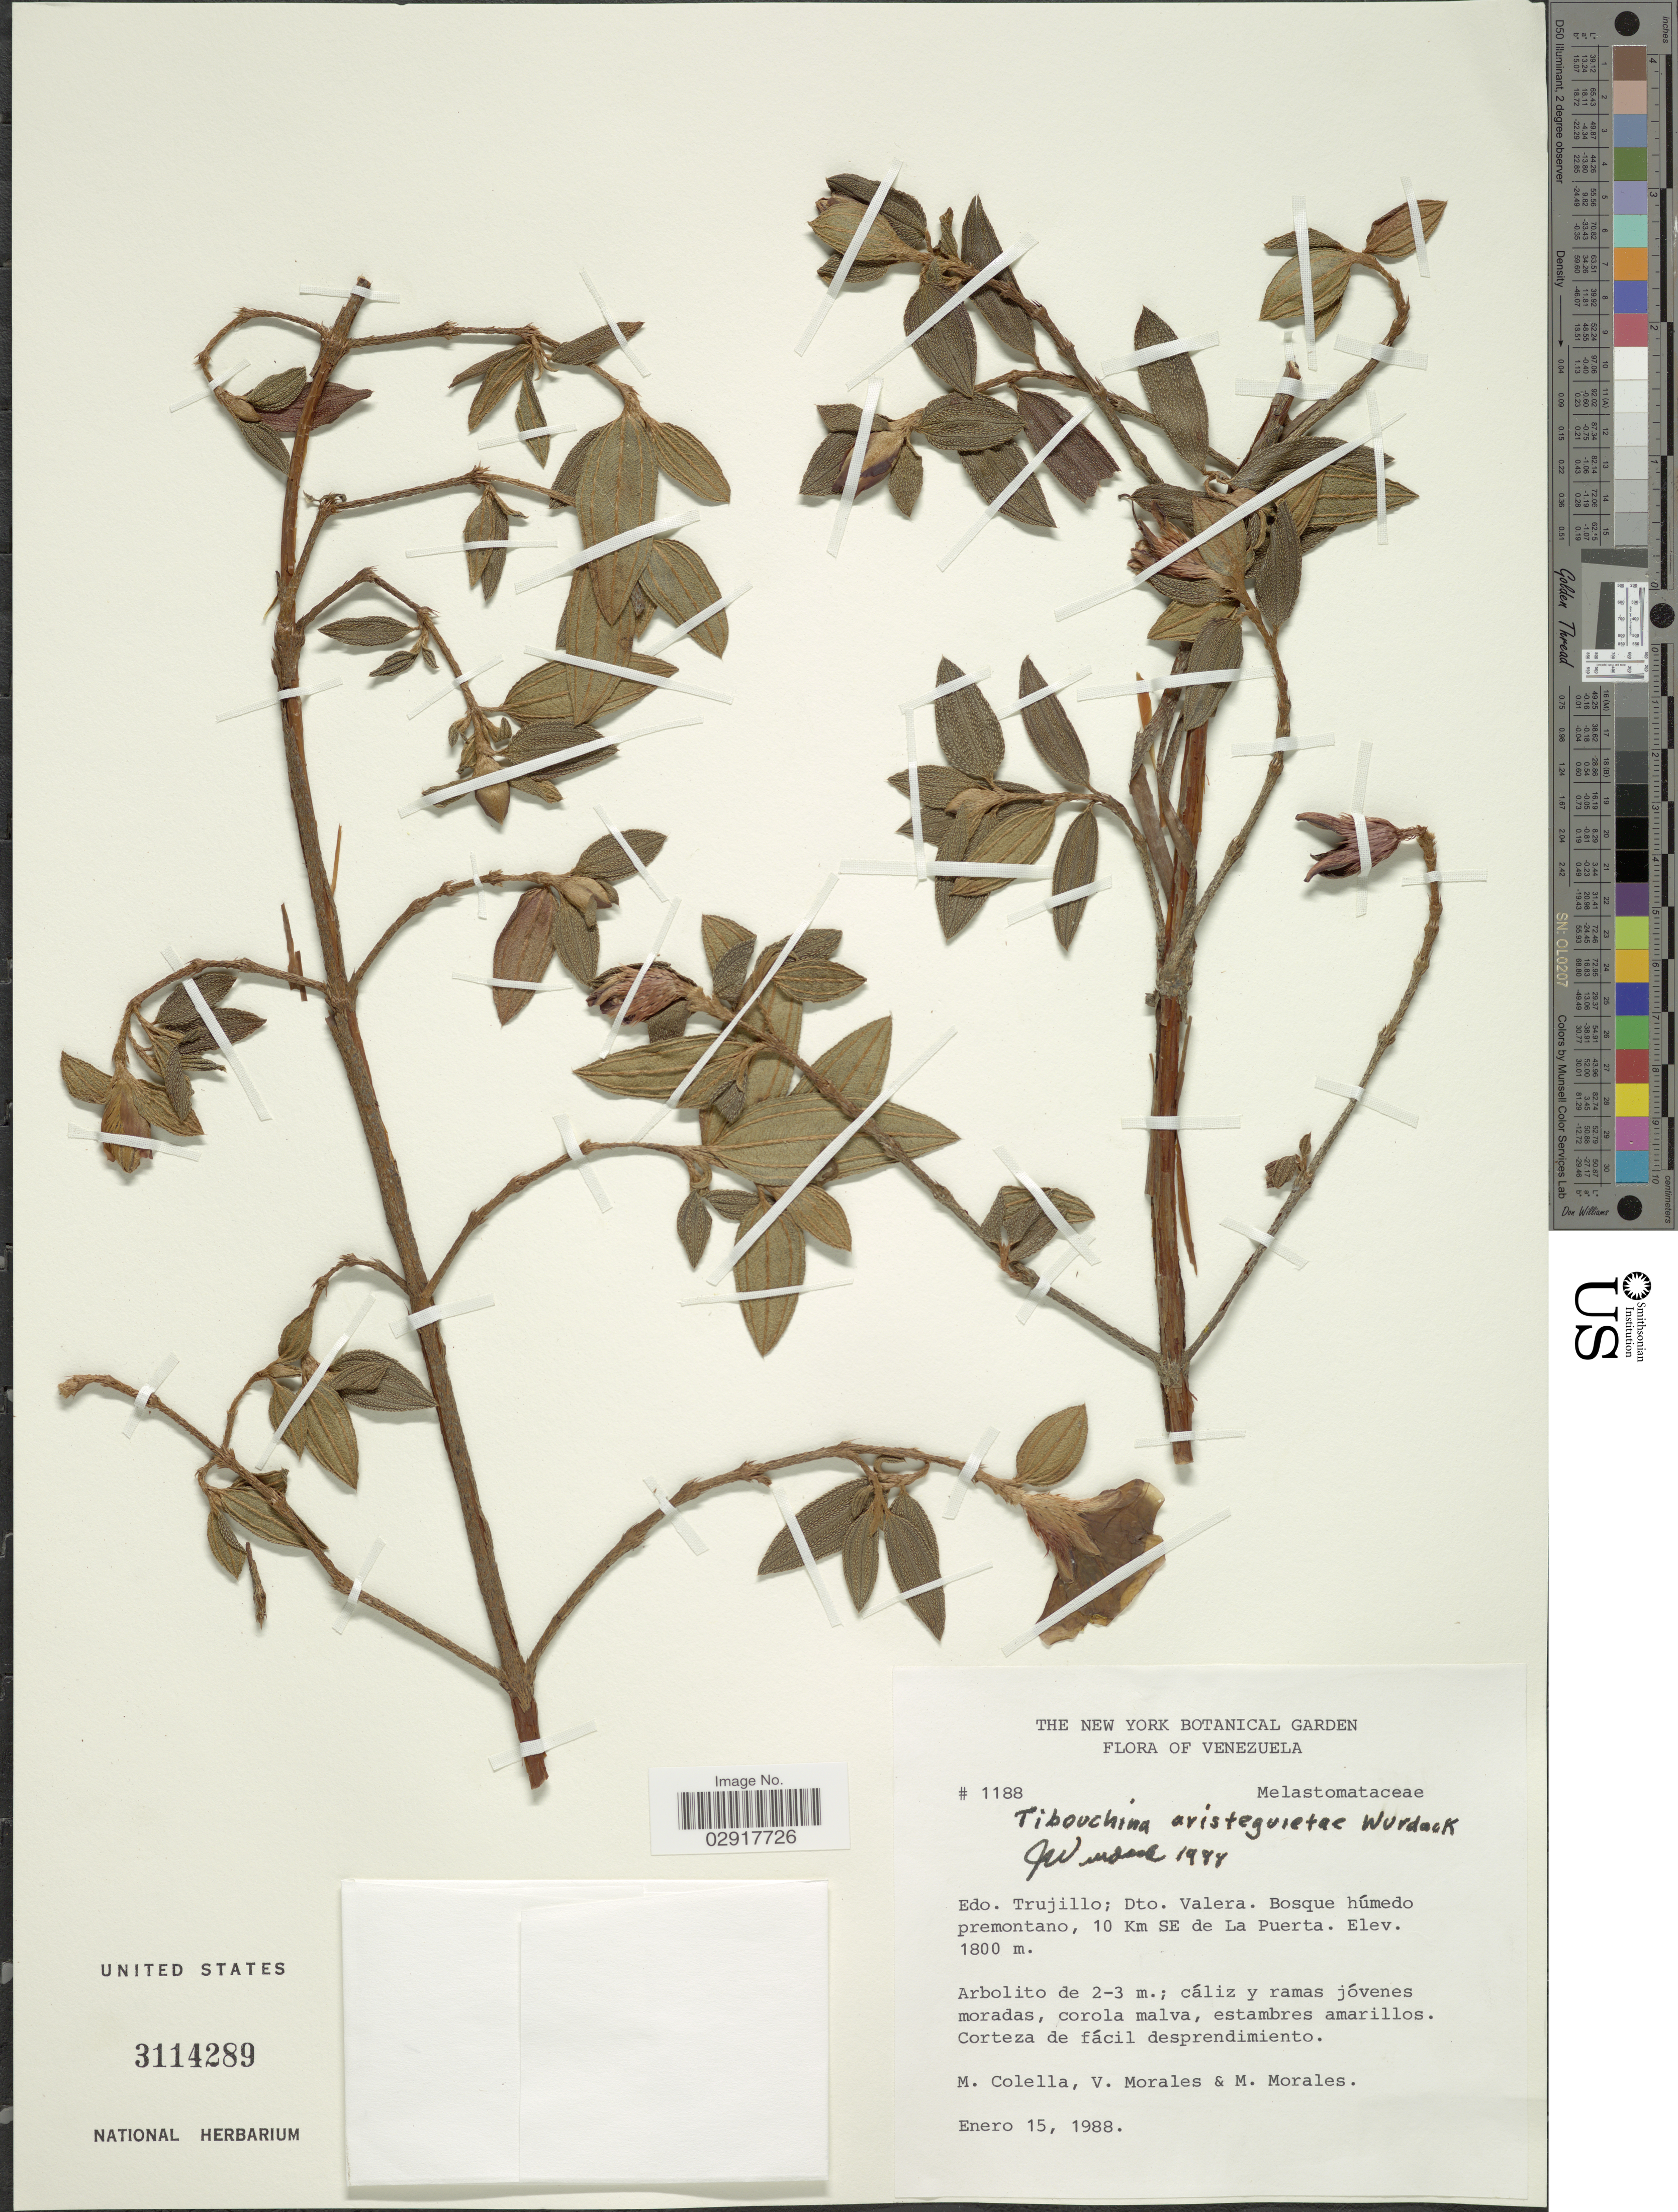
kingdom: Plantae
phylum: Tracheophyta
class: Magnoliopsida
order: Myrtales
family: Melastomataceae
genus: Andesanthus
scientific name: Andesanthus aristeguietae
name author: (Wurdack) P.J.F. Guim. & Michelang.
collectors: M. Colella, V. Morales & M. Morales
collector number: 1188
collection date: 1988-01-15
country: Venezuela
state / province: Trujillo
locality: Edo. Trujillo; Dto. Valera. Bosque húmedo premontano, 10 Km SE de La Puerta.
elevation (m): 1800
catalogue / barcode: US 3114289